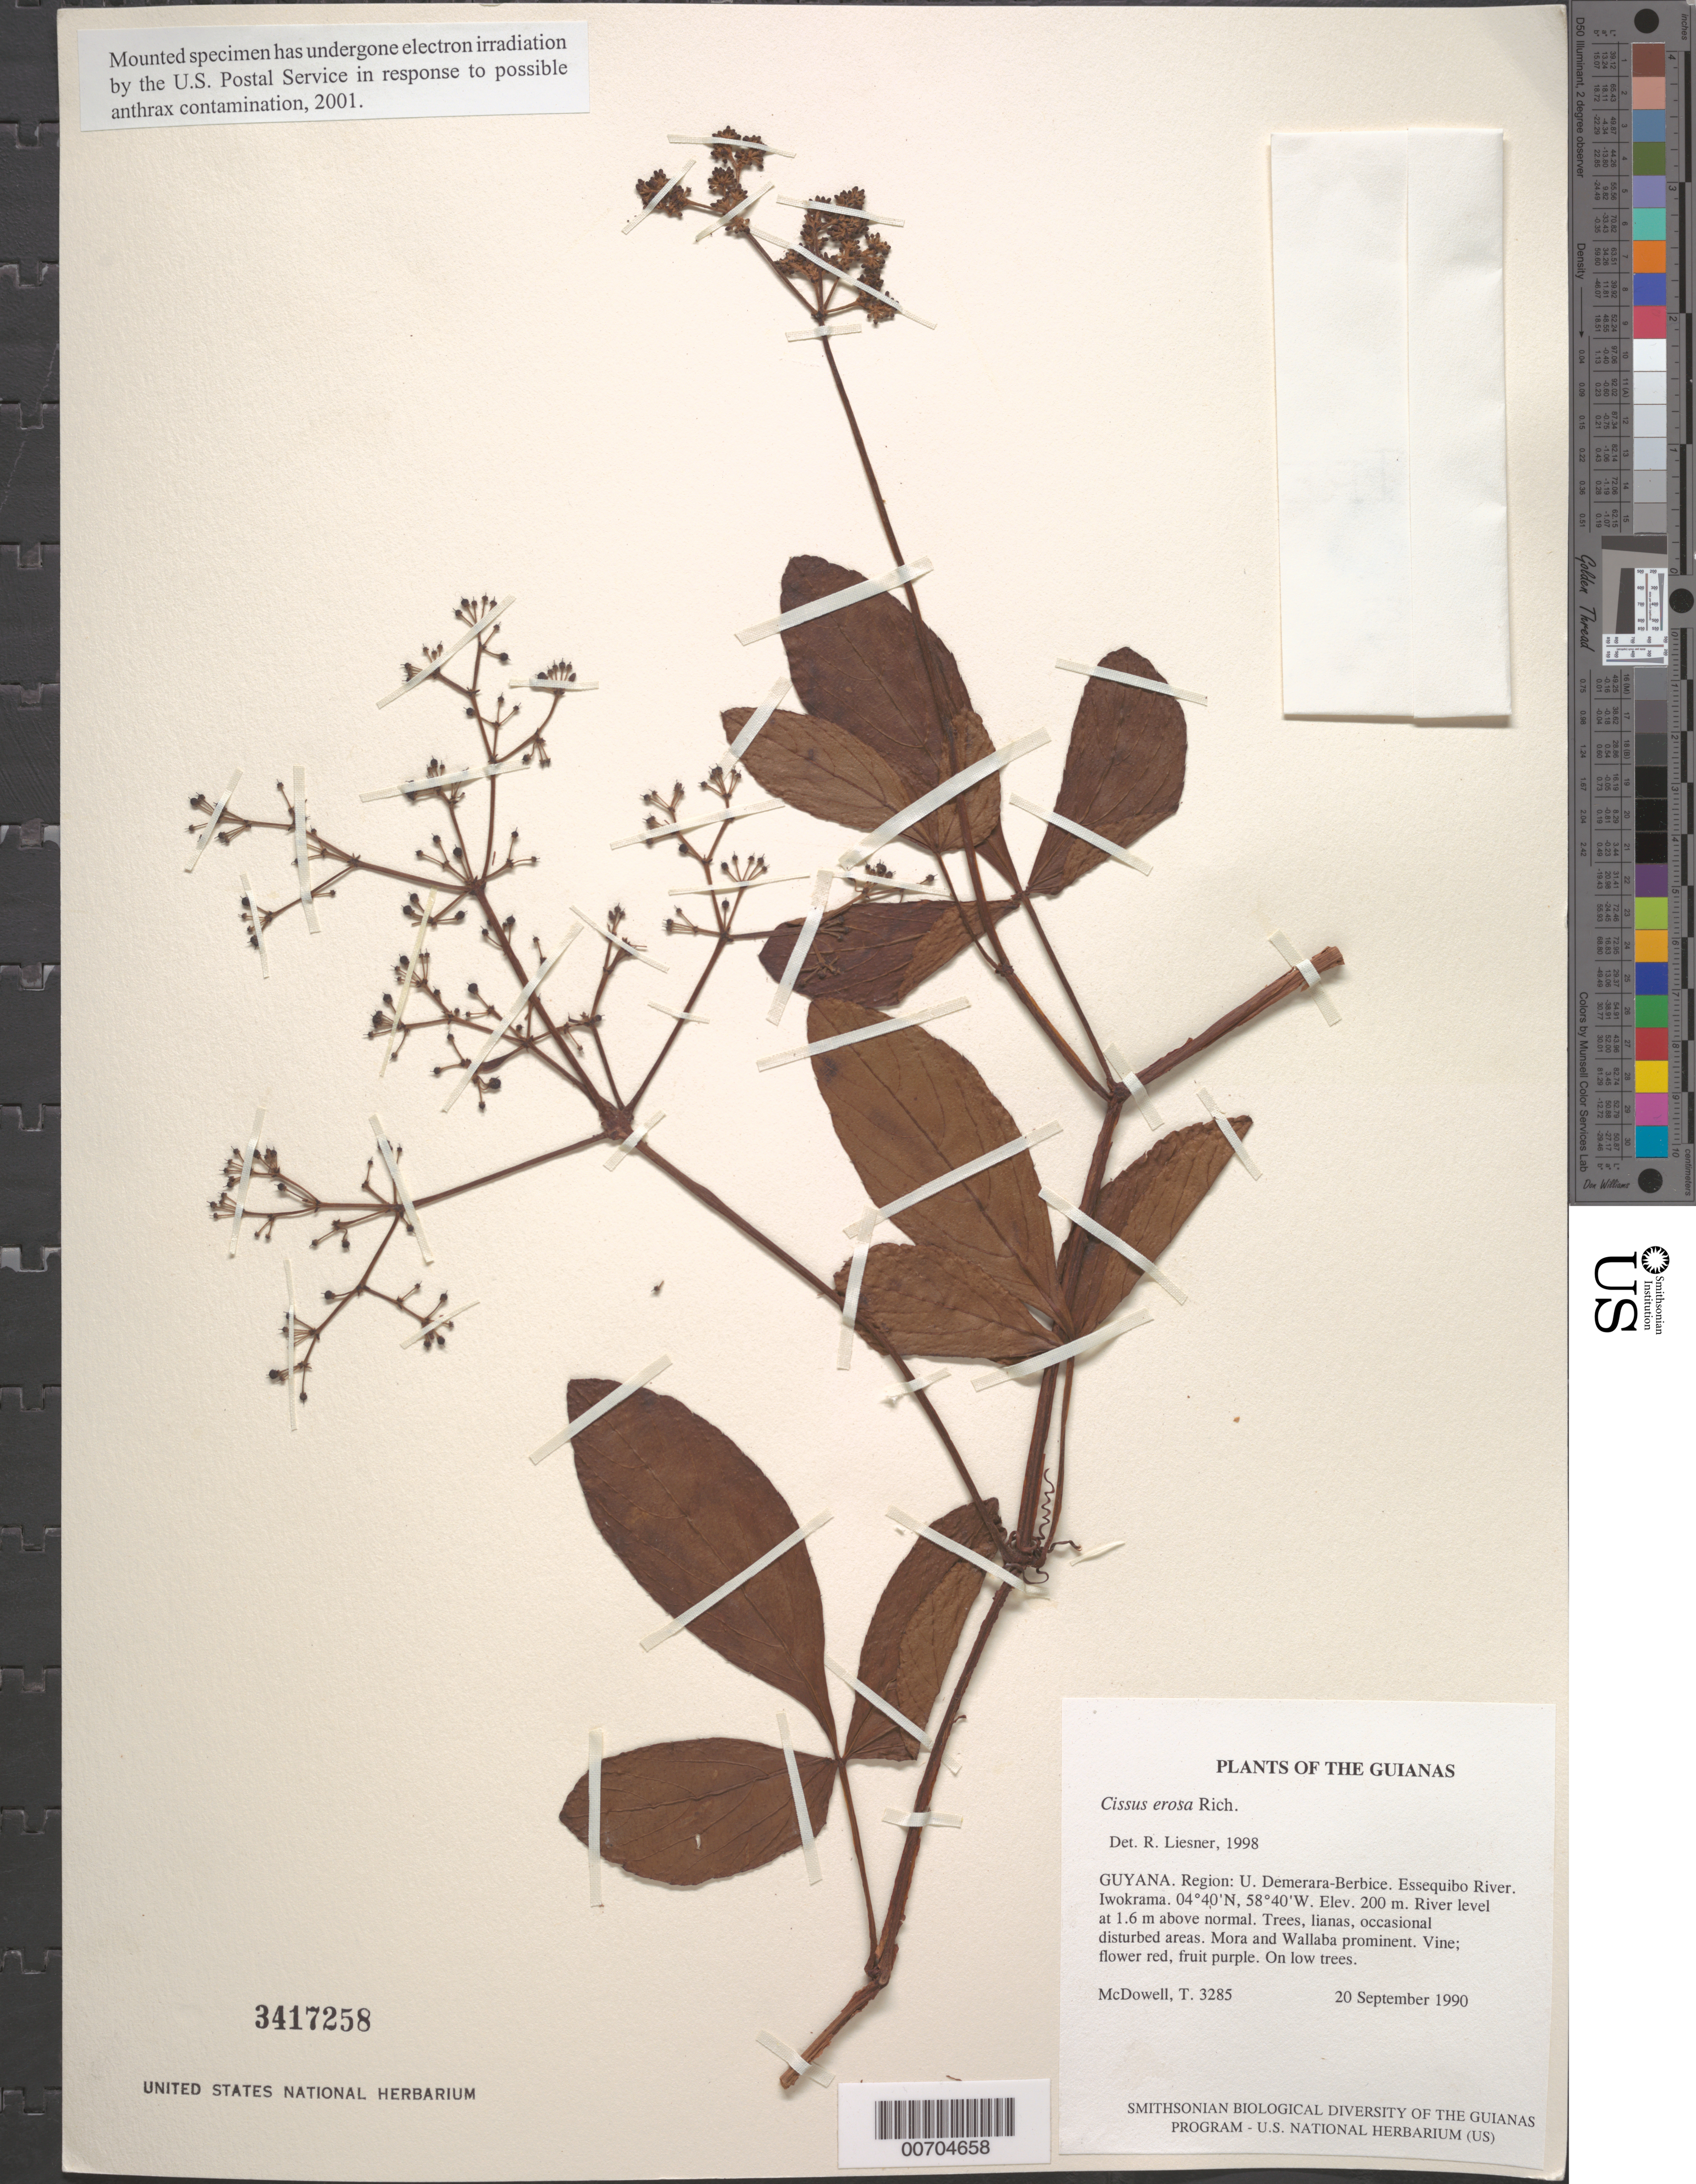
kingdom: Plantae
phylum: Tracheophyta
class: Magnoliopsida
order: Vitales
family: Vitaceae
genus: Cissus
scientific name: Cissus erosa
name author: Rich.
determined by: Liesner, R. L.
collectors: T. McDowell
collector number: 3285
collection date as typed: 20 September 1990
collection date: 1990-09-20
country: Guyana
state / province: U. Demerara-Berbice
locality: Along Essequibo River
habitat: River flood marks at 1.6 m above present level. Trees, lianas, occasional disturbed areas. Mora and Wallaba prominent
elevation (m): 60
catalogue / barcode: US 3417258